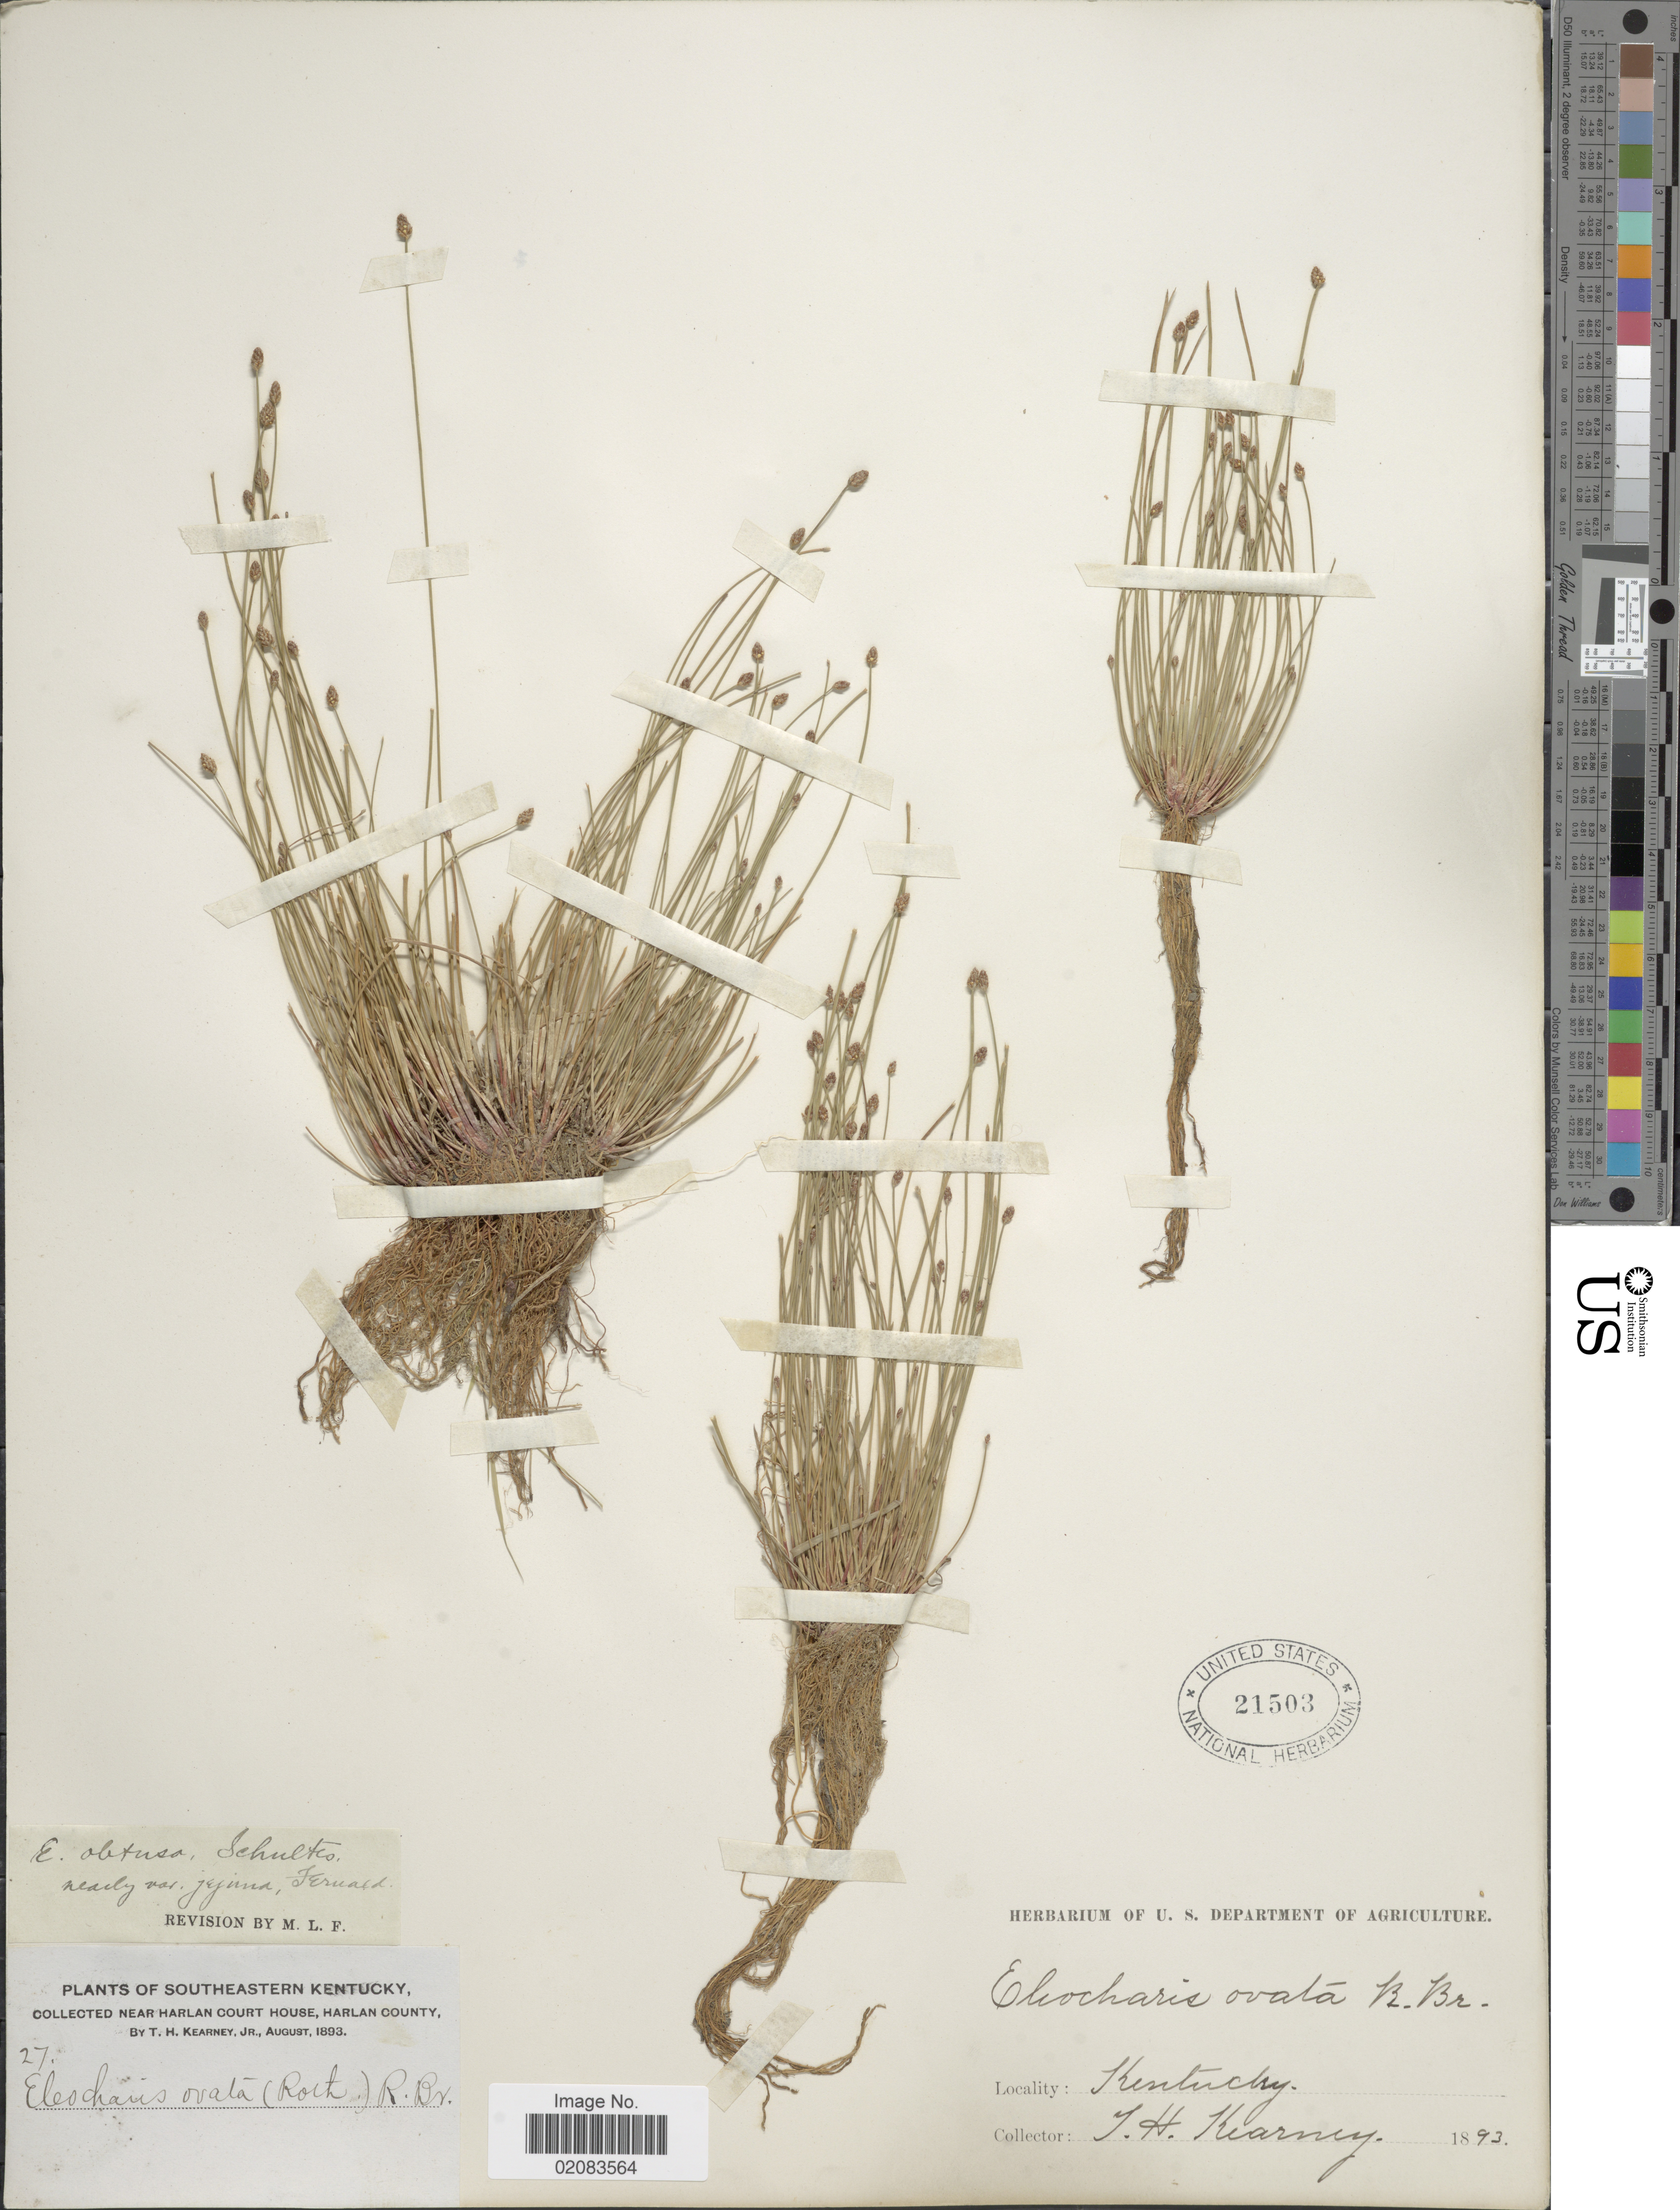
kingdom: Plantae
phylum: Tracheophyta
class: Liliopsida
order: Poales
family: Cyperaceae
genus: Eleocharis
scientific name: Eleocharis obtusa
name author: (Willd.) Schult.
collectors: T. H. Kearney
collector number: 27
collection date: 1893-08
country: United States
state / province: Kentucky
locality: Southeastern Kentucky, near Harlan Court House, Harlan County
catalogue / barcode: US 21503